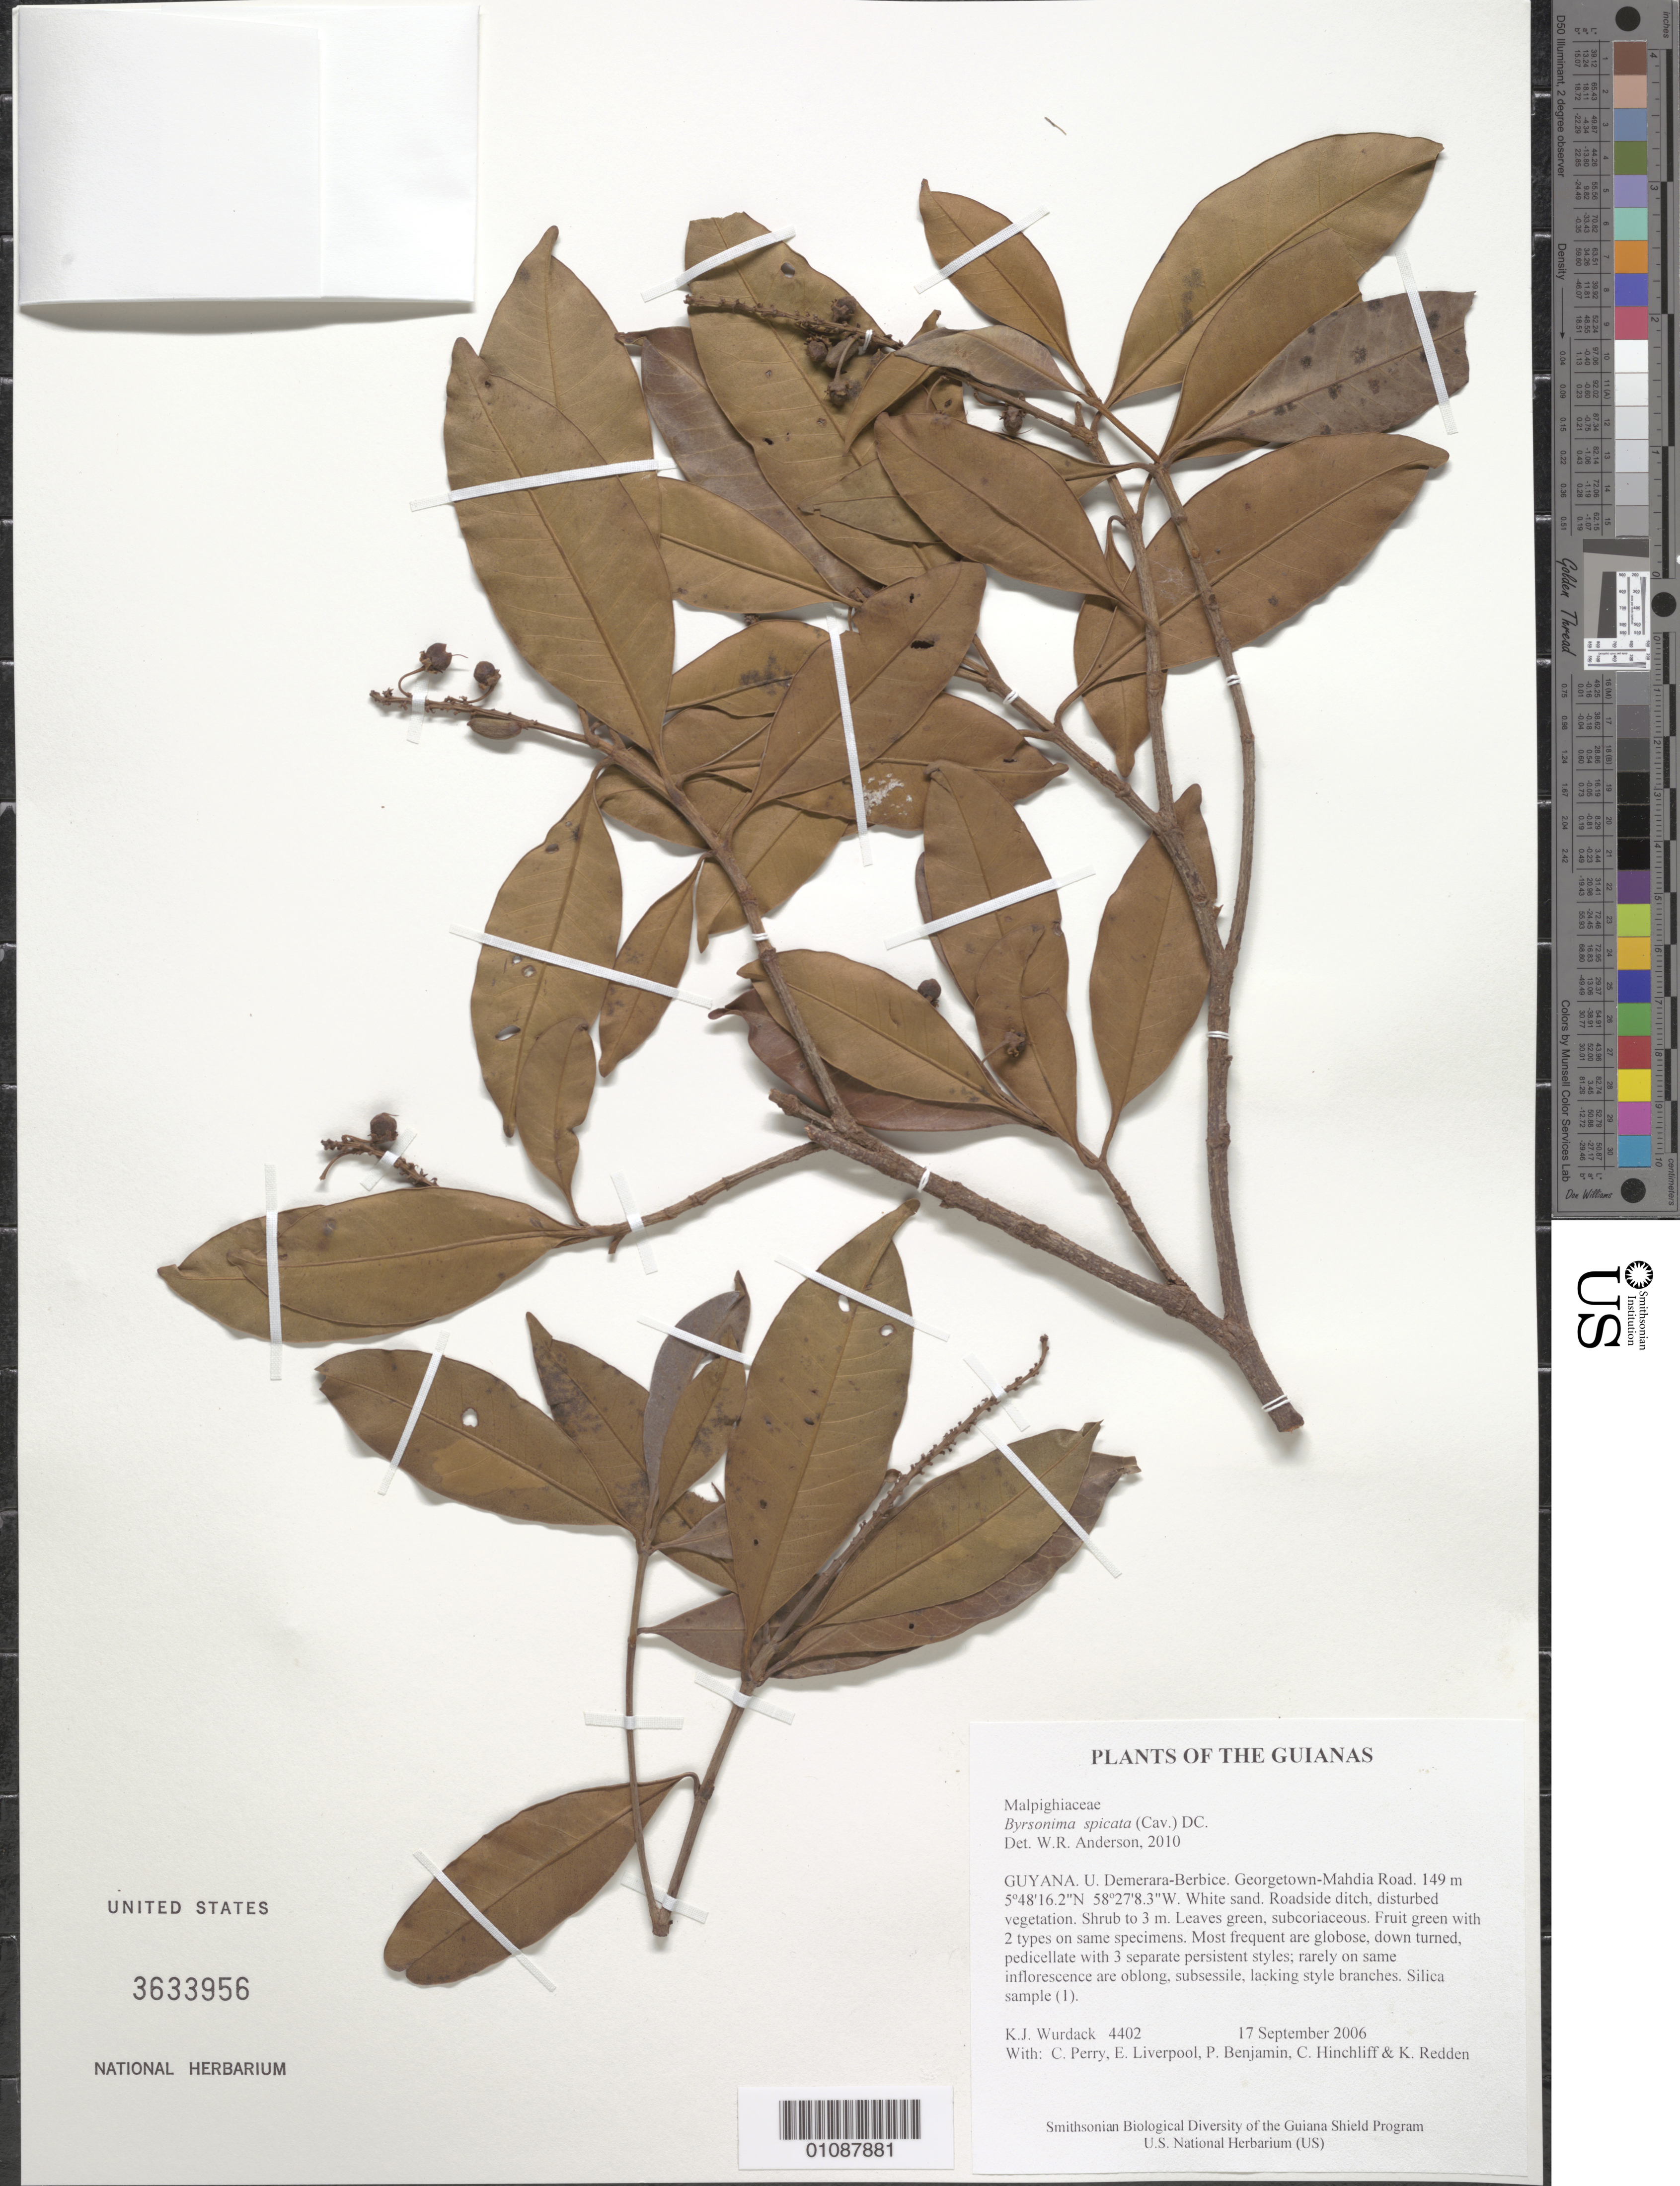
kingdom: Plantae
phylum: Tracheophyta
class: Magnoliopsida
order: Malpighiales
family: Malpighiaceae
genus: Byrsonima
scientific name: Byrsonima spicata (Cav.) DC.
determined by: Anderson, W. R., (MICH), University of Michigan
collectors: K. Wurdack, C. Perry, E. Liverpool, P. Benjamin, C. E. Hinchliff & K. M. Redden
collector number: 4402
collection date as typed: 17 September 2006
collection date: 2006-09-17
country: Guyana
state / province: U. Demerara-Berbice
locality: Georgetown-Mahdia Road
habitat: White sand. Roadside ditch, disturbed vegetation.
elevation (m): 149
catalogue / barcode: US 3633956